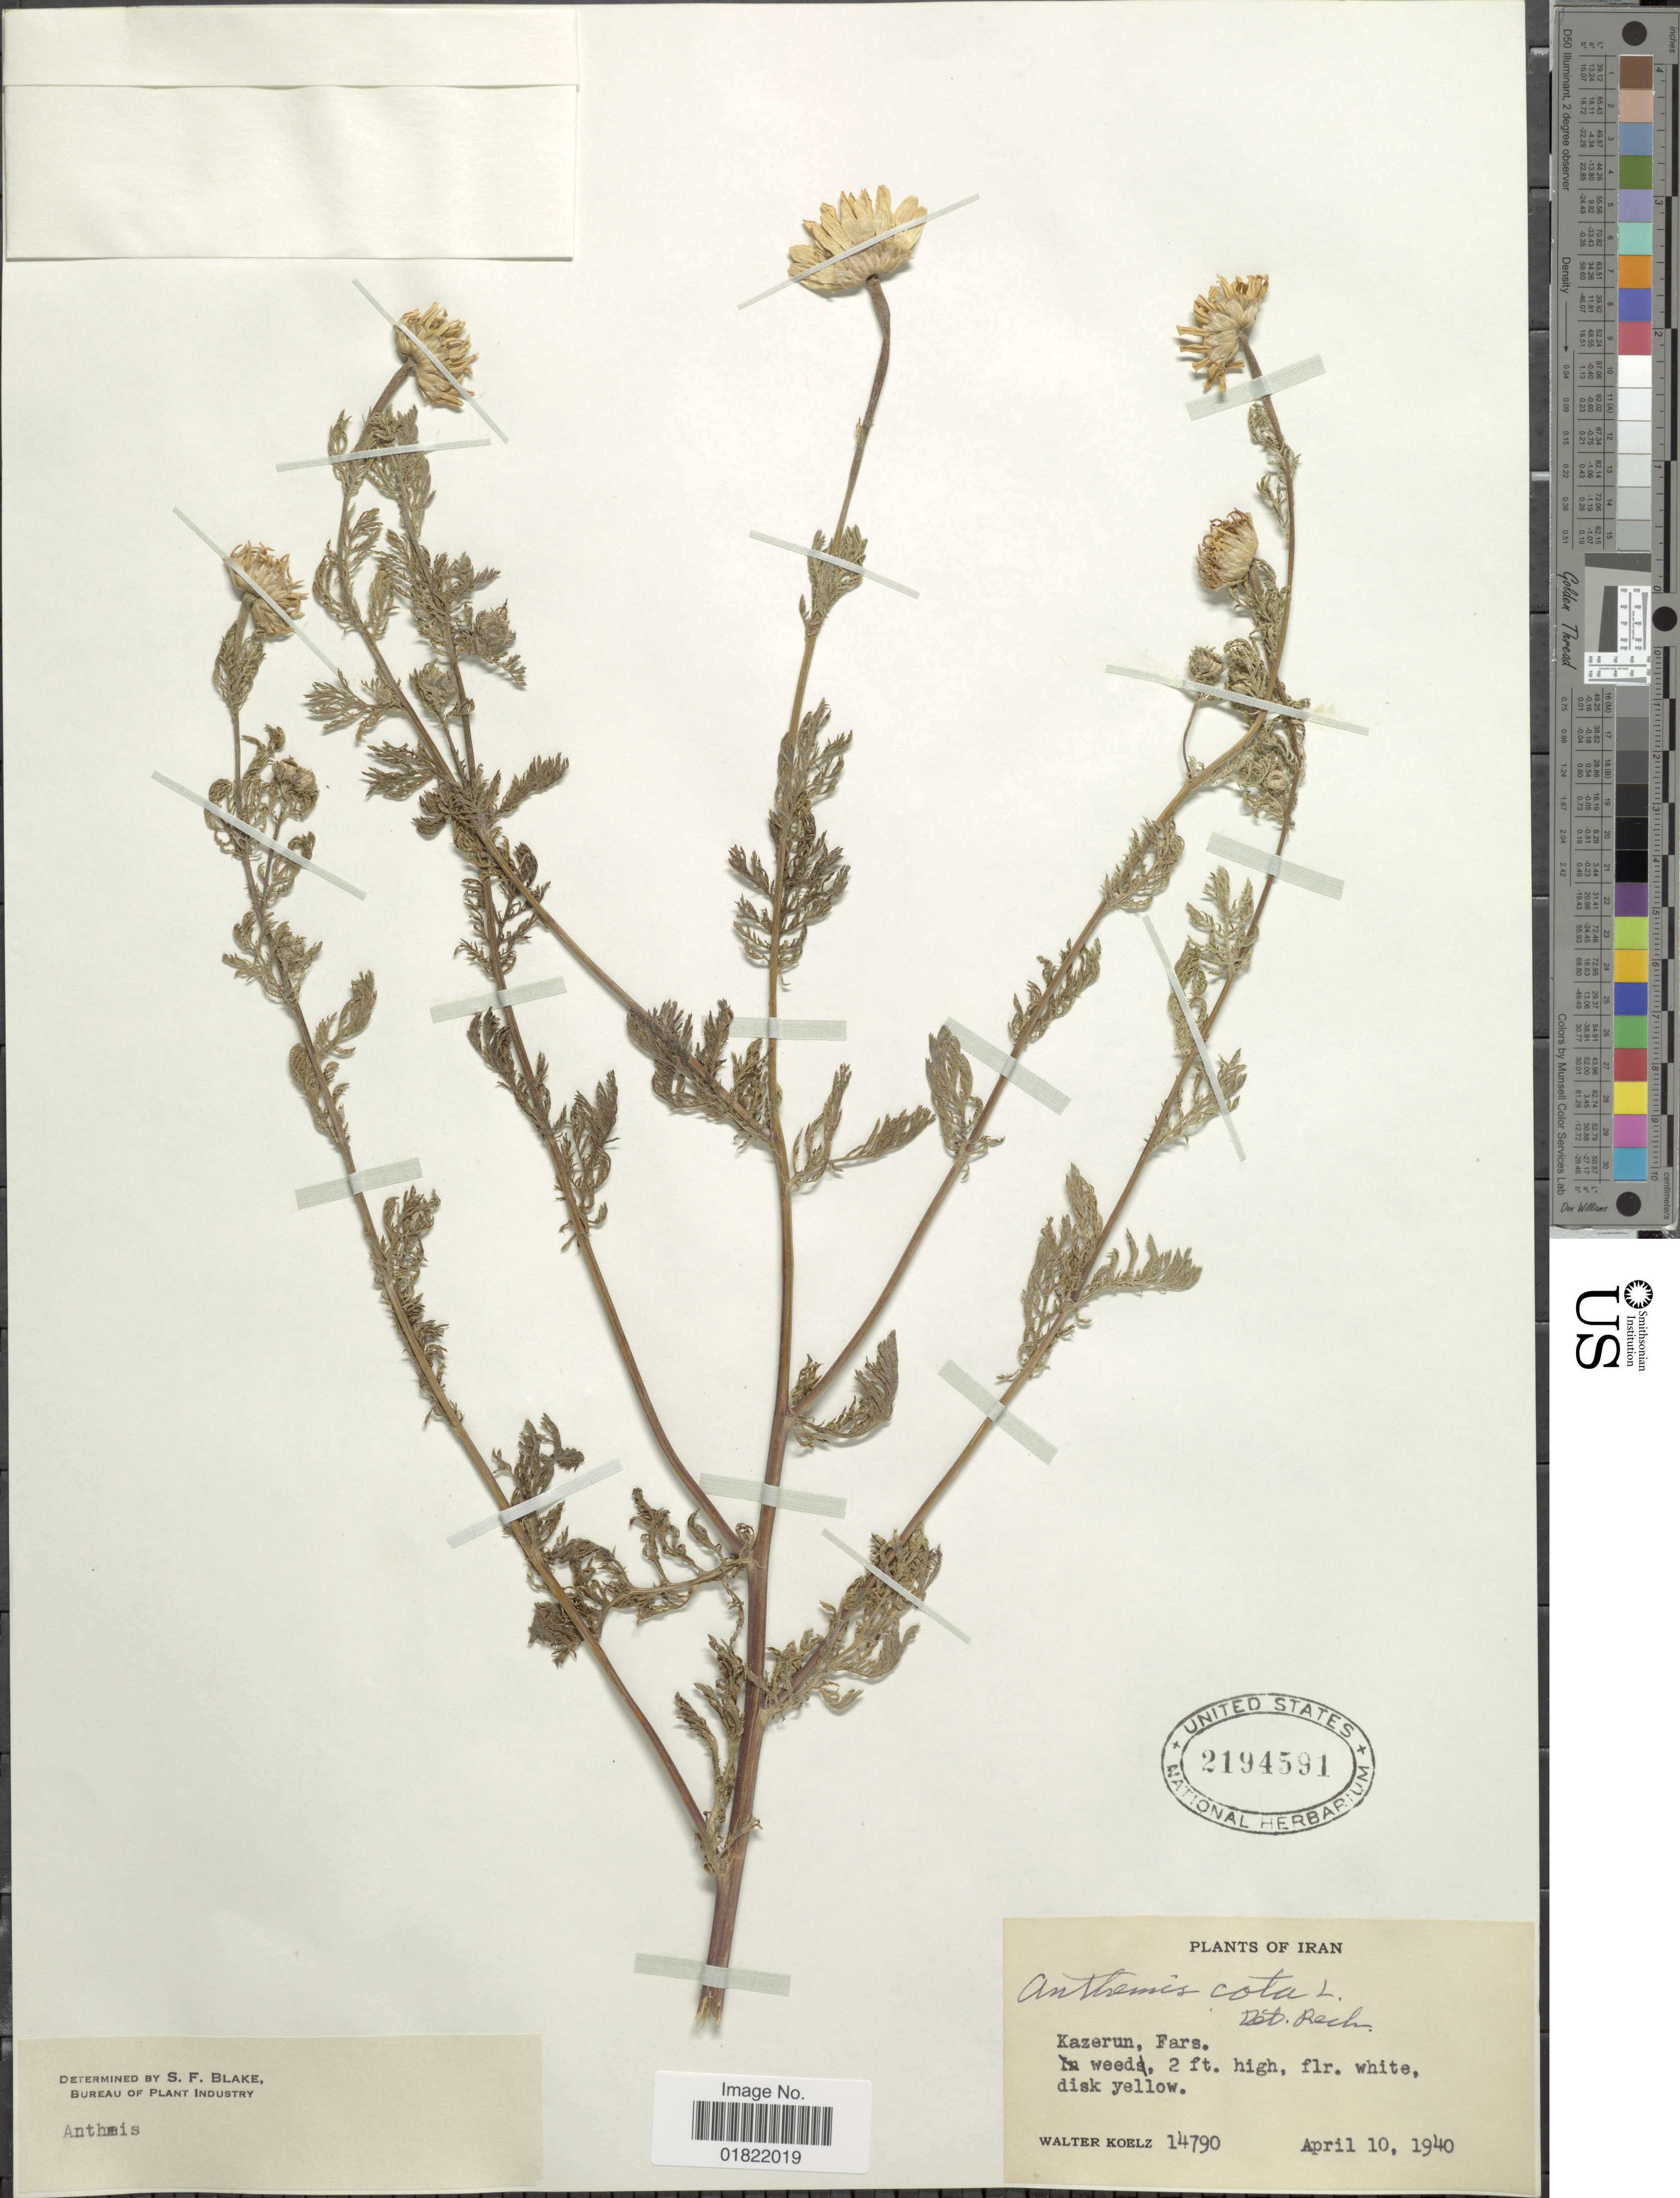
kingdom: Plantae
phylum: Tracheophyta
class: Magnoliopsida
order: Asterales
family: Asteraceae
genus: Anthemis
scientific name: Anthemis cota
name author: L.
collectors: W. N. Koelz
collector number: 14790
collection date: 1940-04-10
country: Iran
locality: Kazerun, Fars.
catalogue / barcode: US 2194591